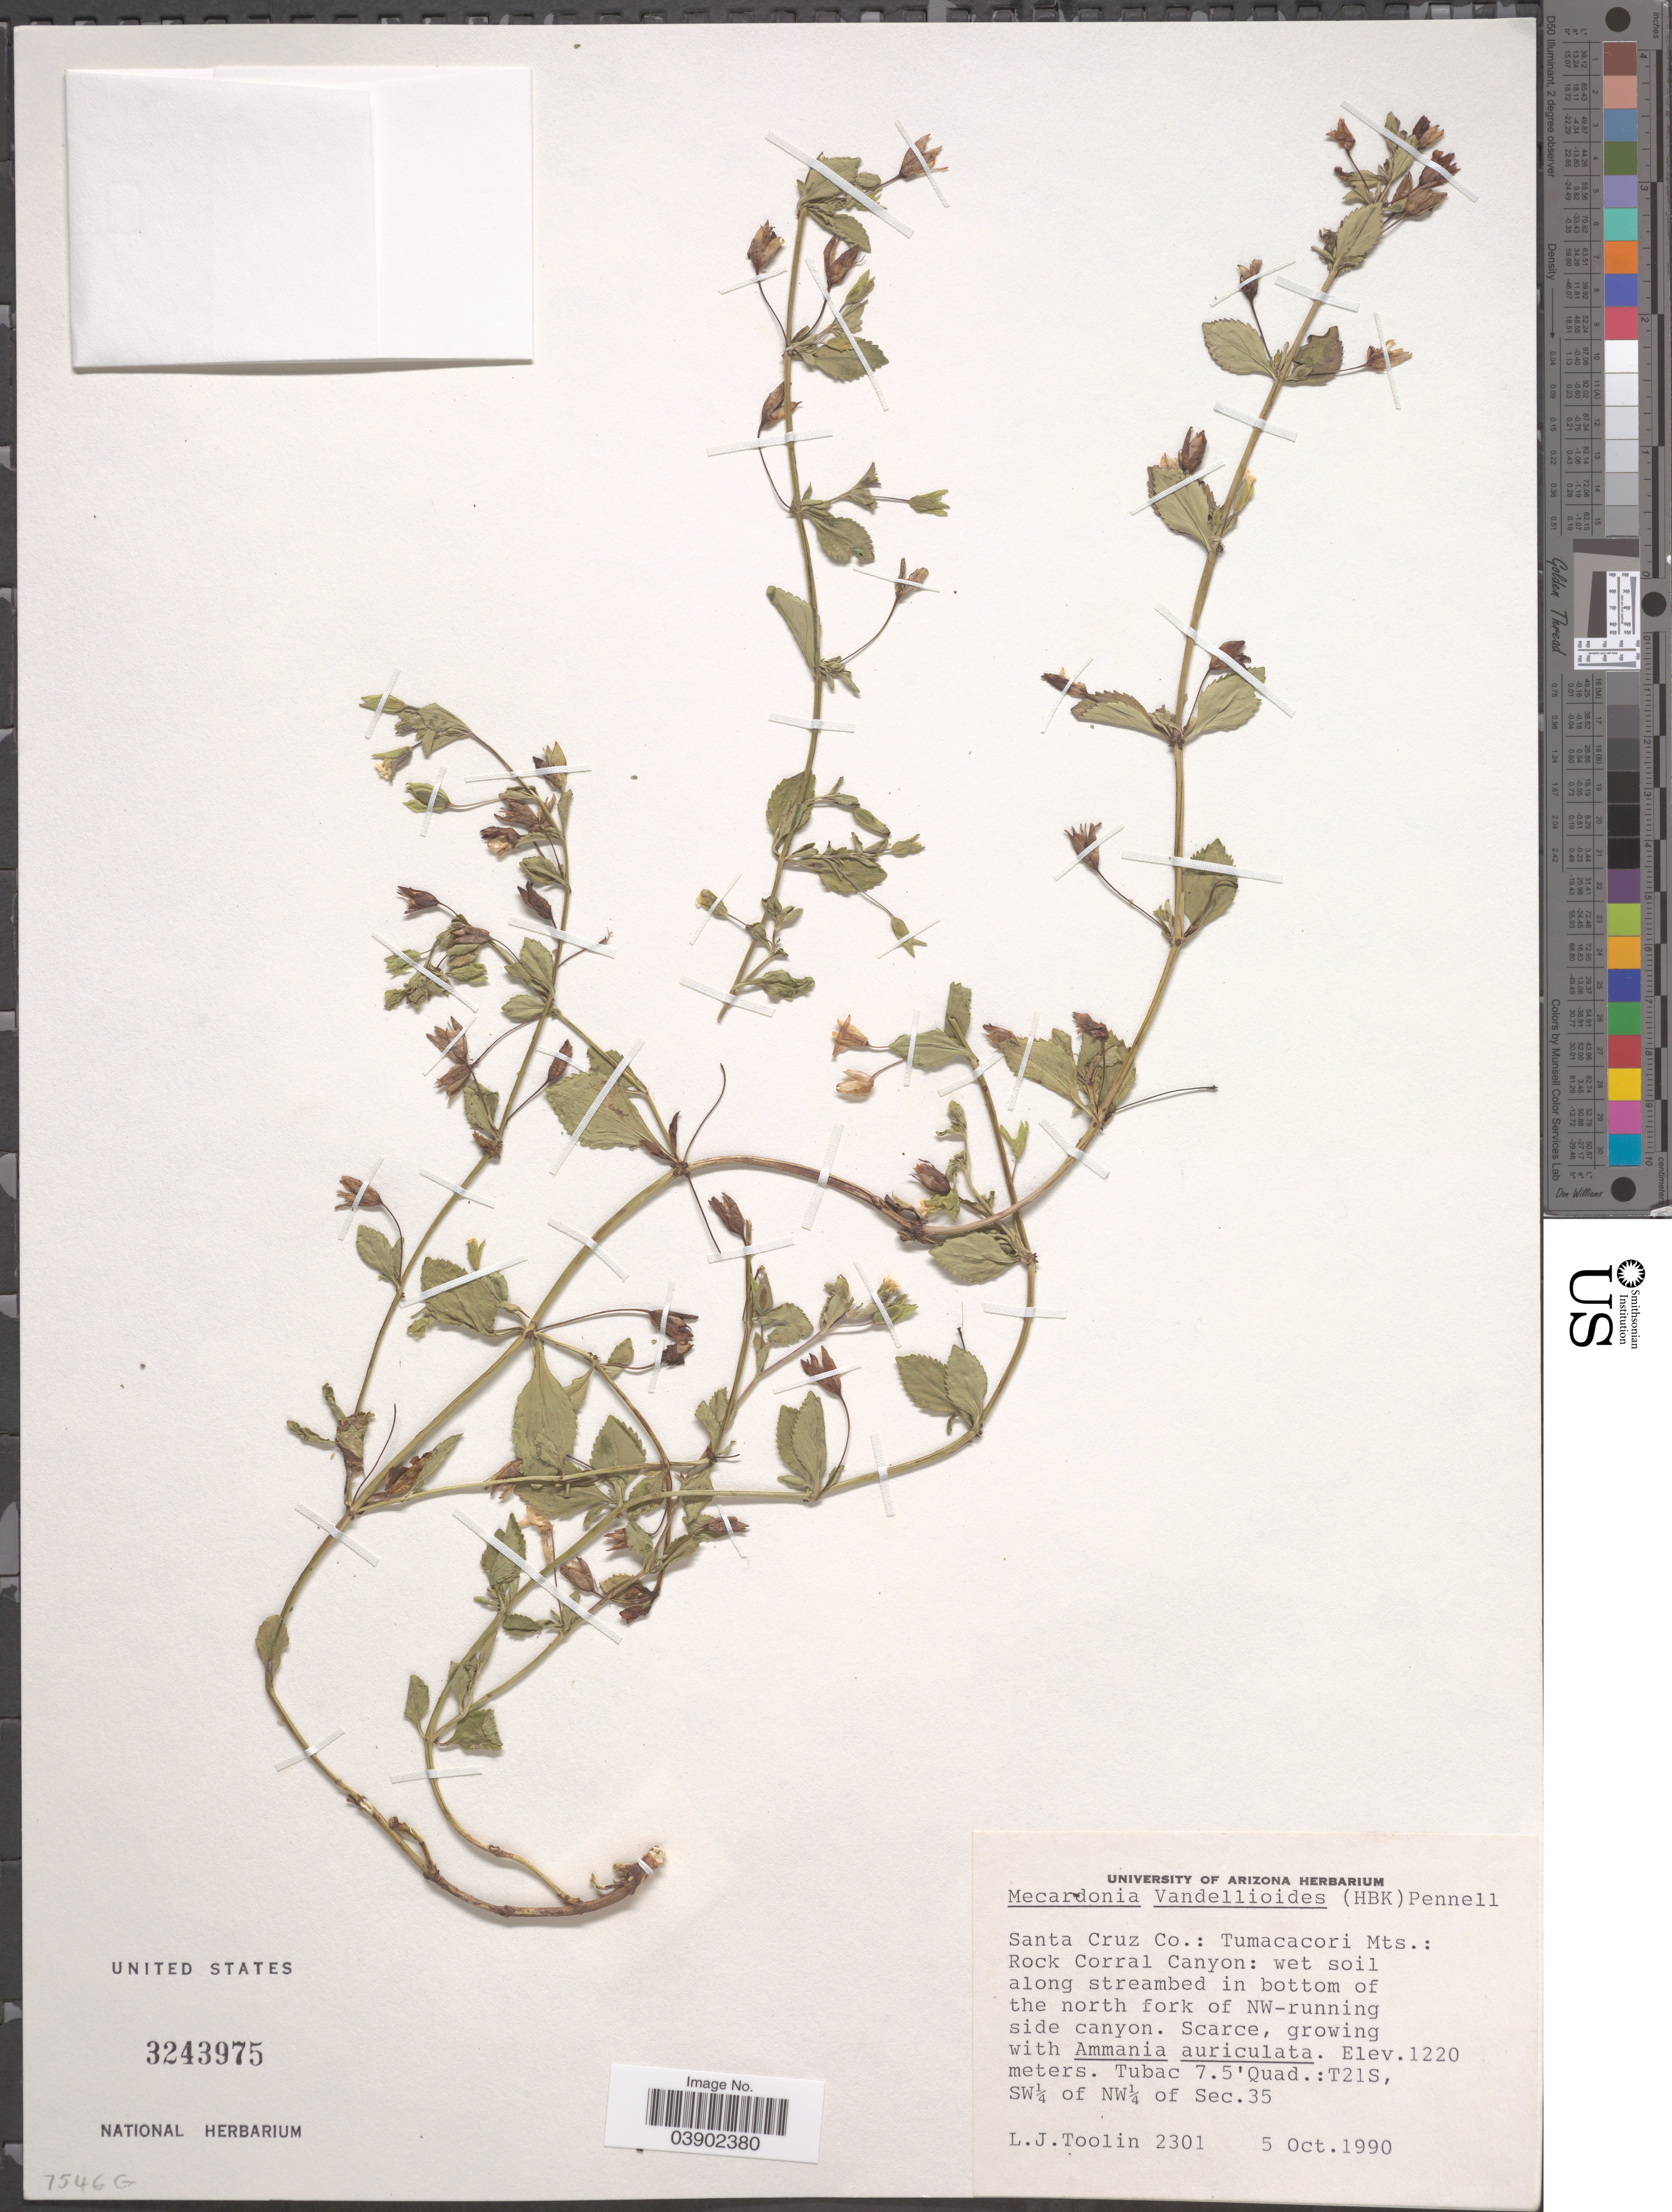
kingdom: Plantae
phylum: Tracheophyta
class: Magnoliopsida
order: Lamiales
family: Plantaginaceae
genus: Mecardonia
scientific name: Mecardonia vandellioides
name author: (Kunth) Pennell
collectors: L. J. Toolin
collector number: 2301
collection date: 1990-10-05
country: United States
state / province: Arizona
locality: Santa Cruz Co.: Tumacacori Mts.: Rock Corral Canyon: wet soil along streambed in bottom of the north fork of NW-running side canyon. Tubac 7.5' Quad.: T21S, SW¼ of NW¼ of Sec. 35.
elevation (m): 1220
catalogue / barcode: US 3243975